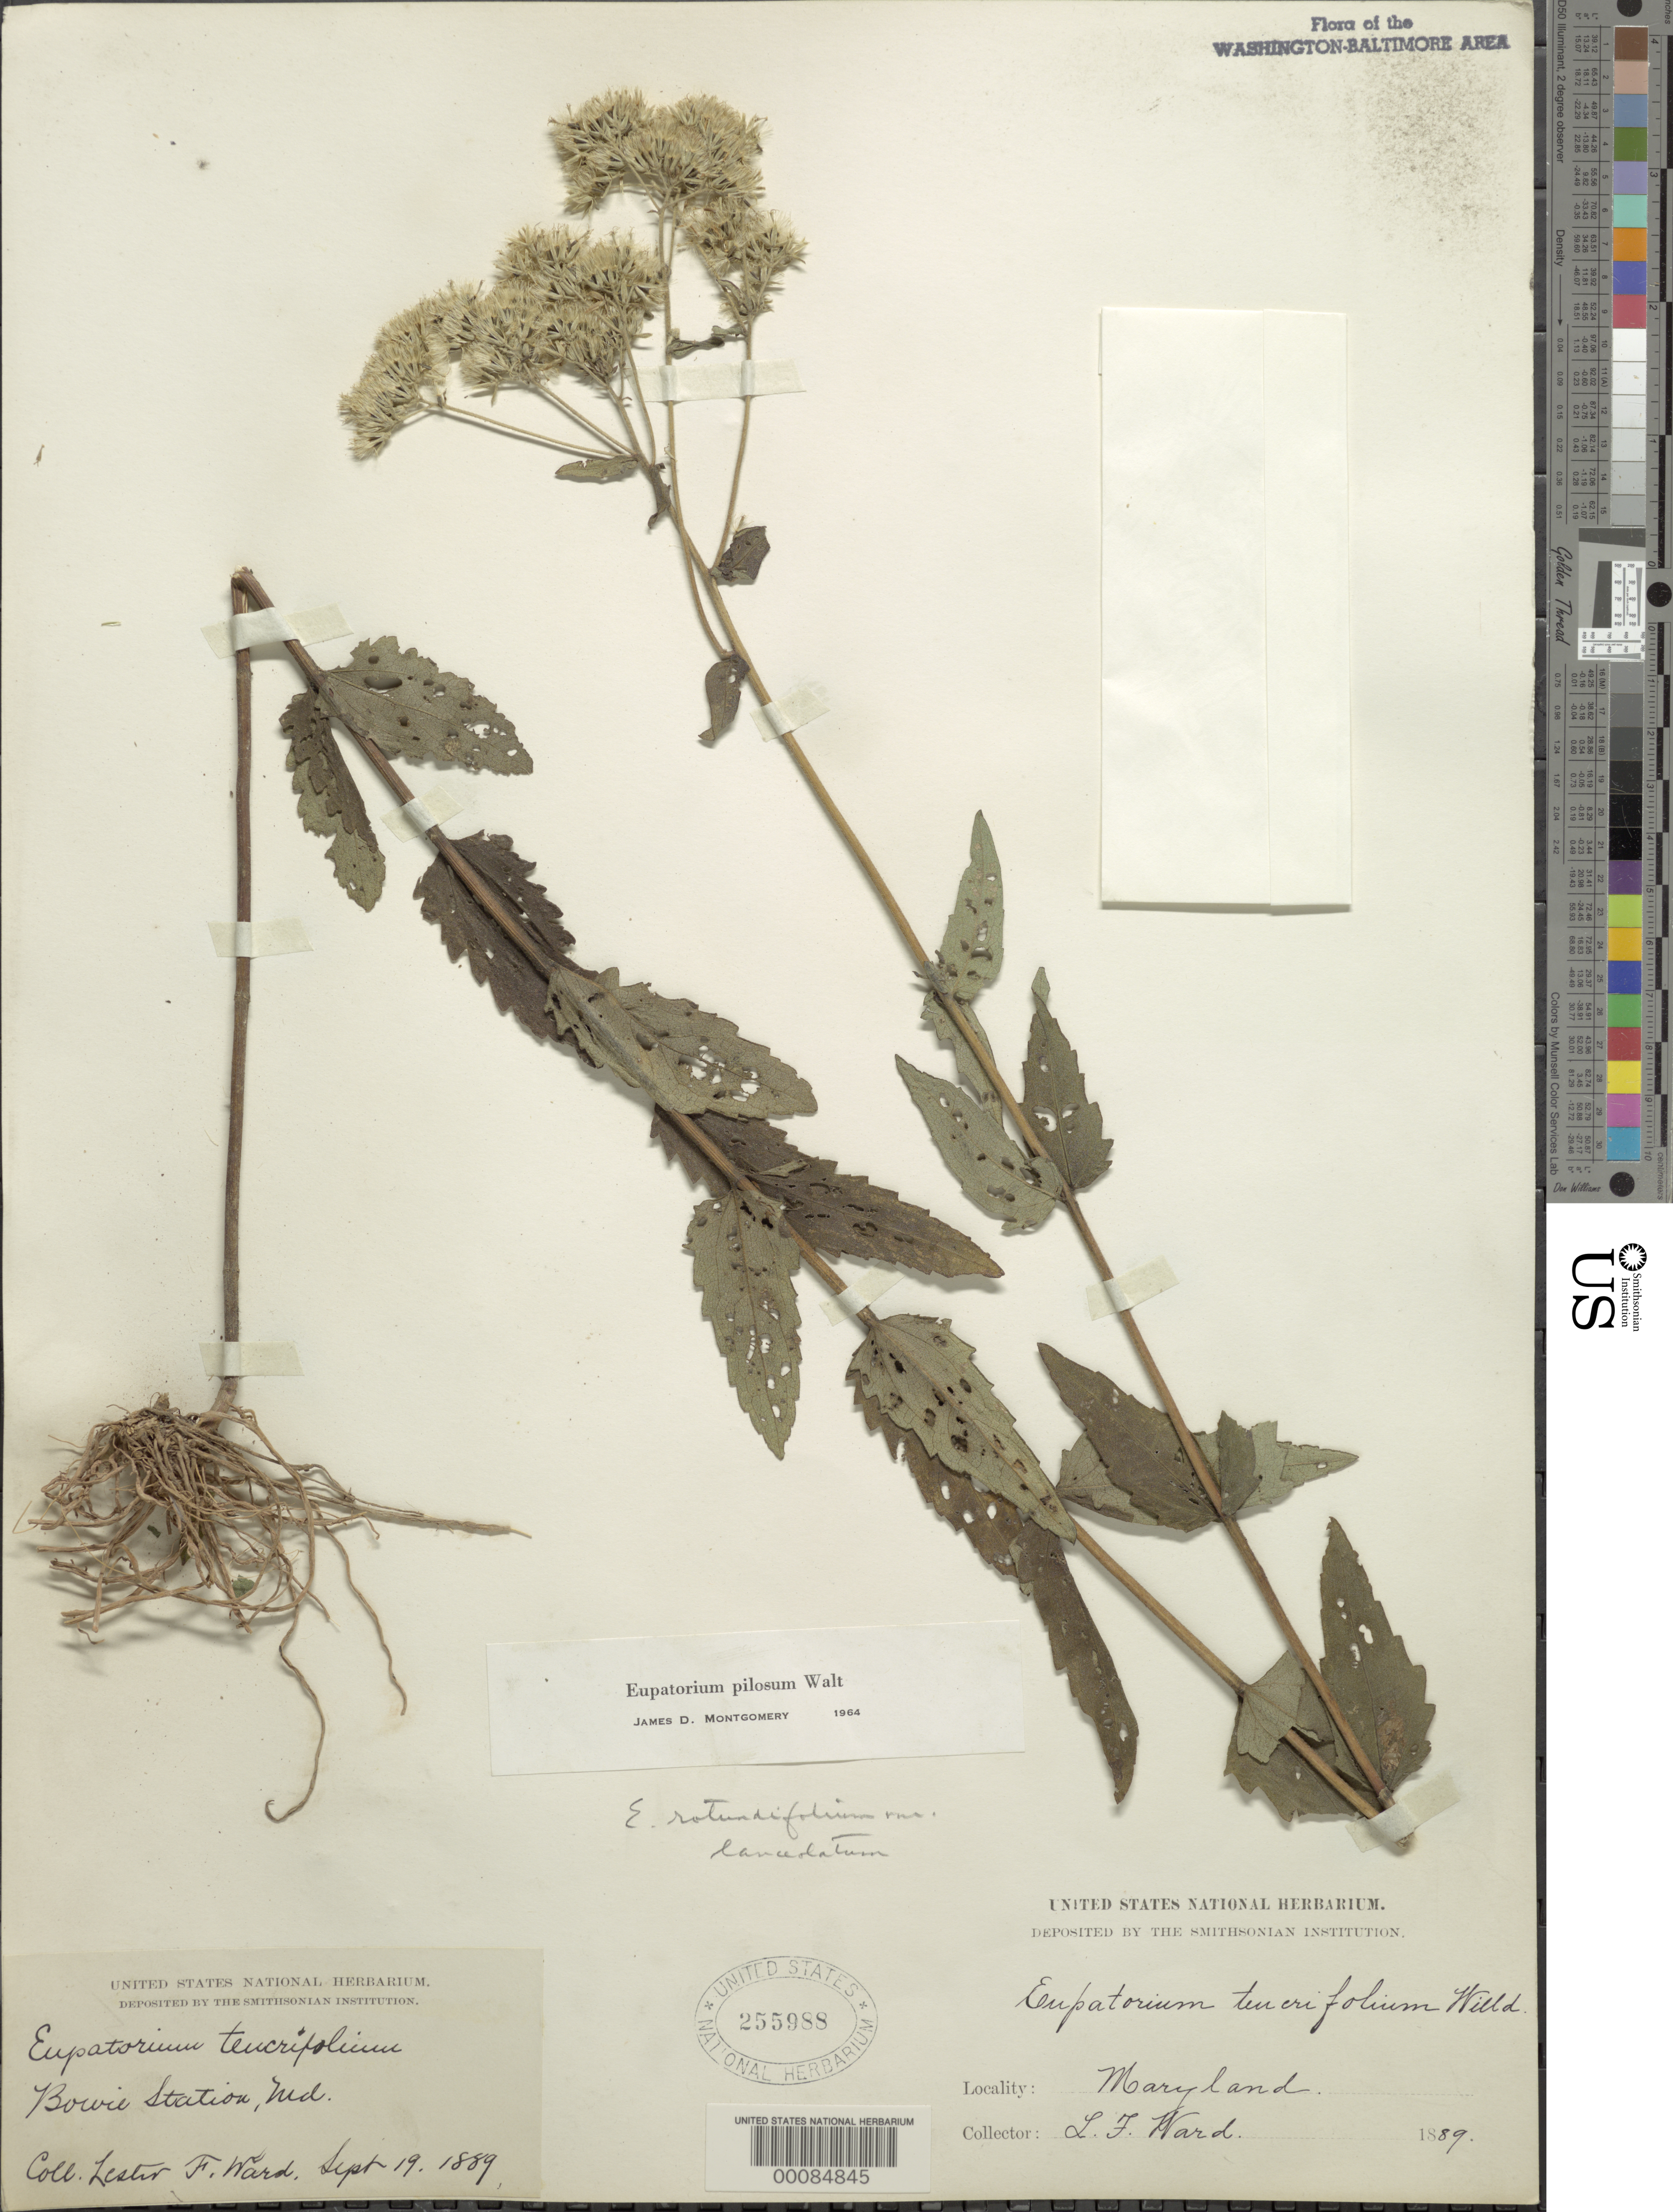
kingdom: Plantae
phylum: Tracheophyta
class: Magnoliopsida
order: Asterales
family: Asteraceae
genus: Eupatorium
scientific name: Eupatorium pilosum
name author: Walter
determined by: Montgomery, J. D.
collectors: L. F. Ward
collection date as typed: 19 Sep 1889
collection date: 1889-09-19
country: United States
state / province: Maryland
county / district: Prince George's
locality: Bowie Station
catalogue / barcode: US 255988